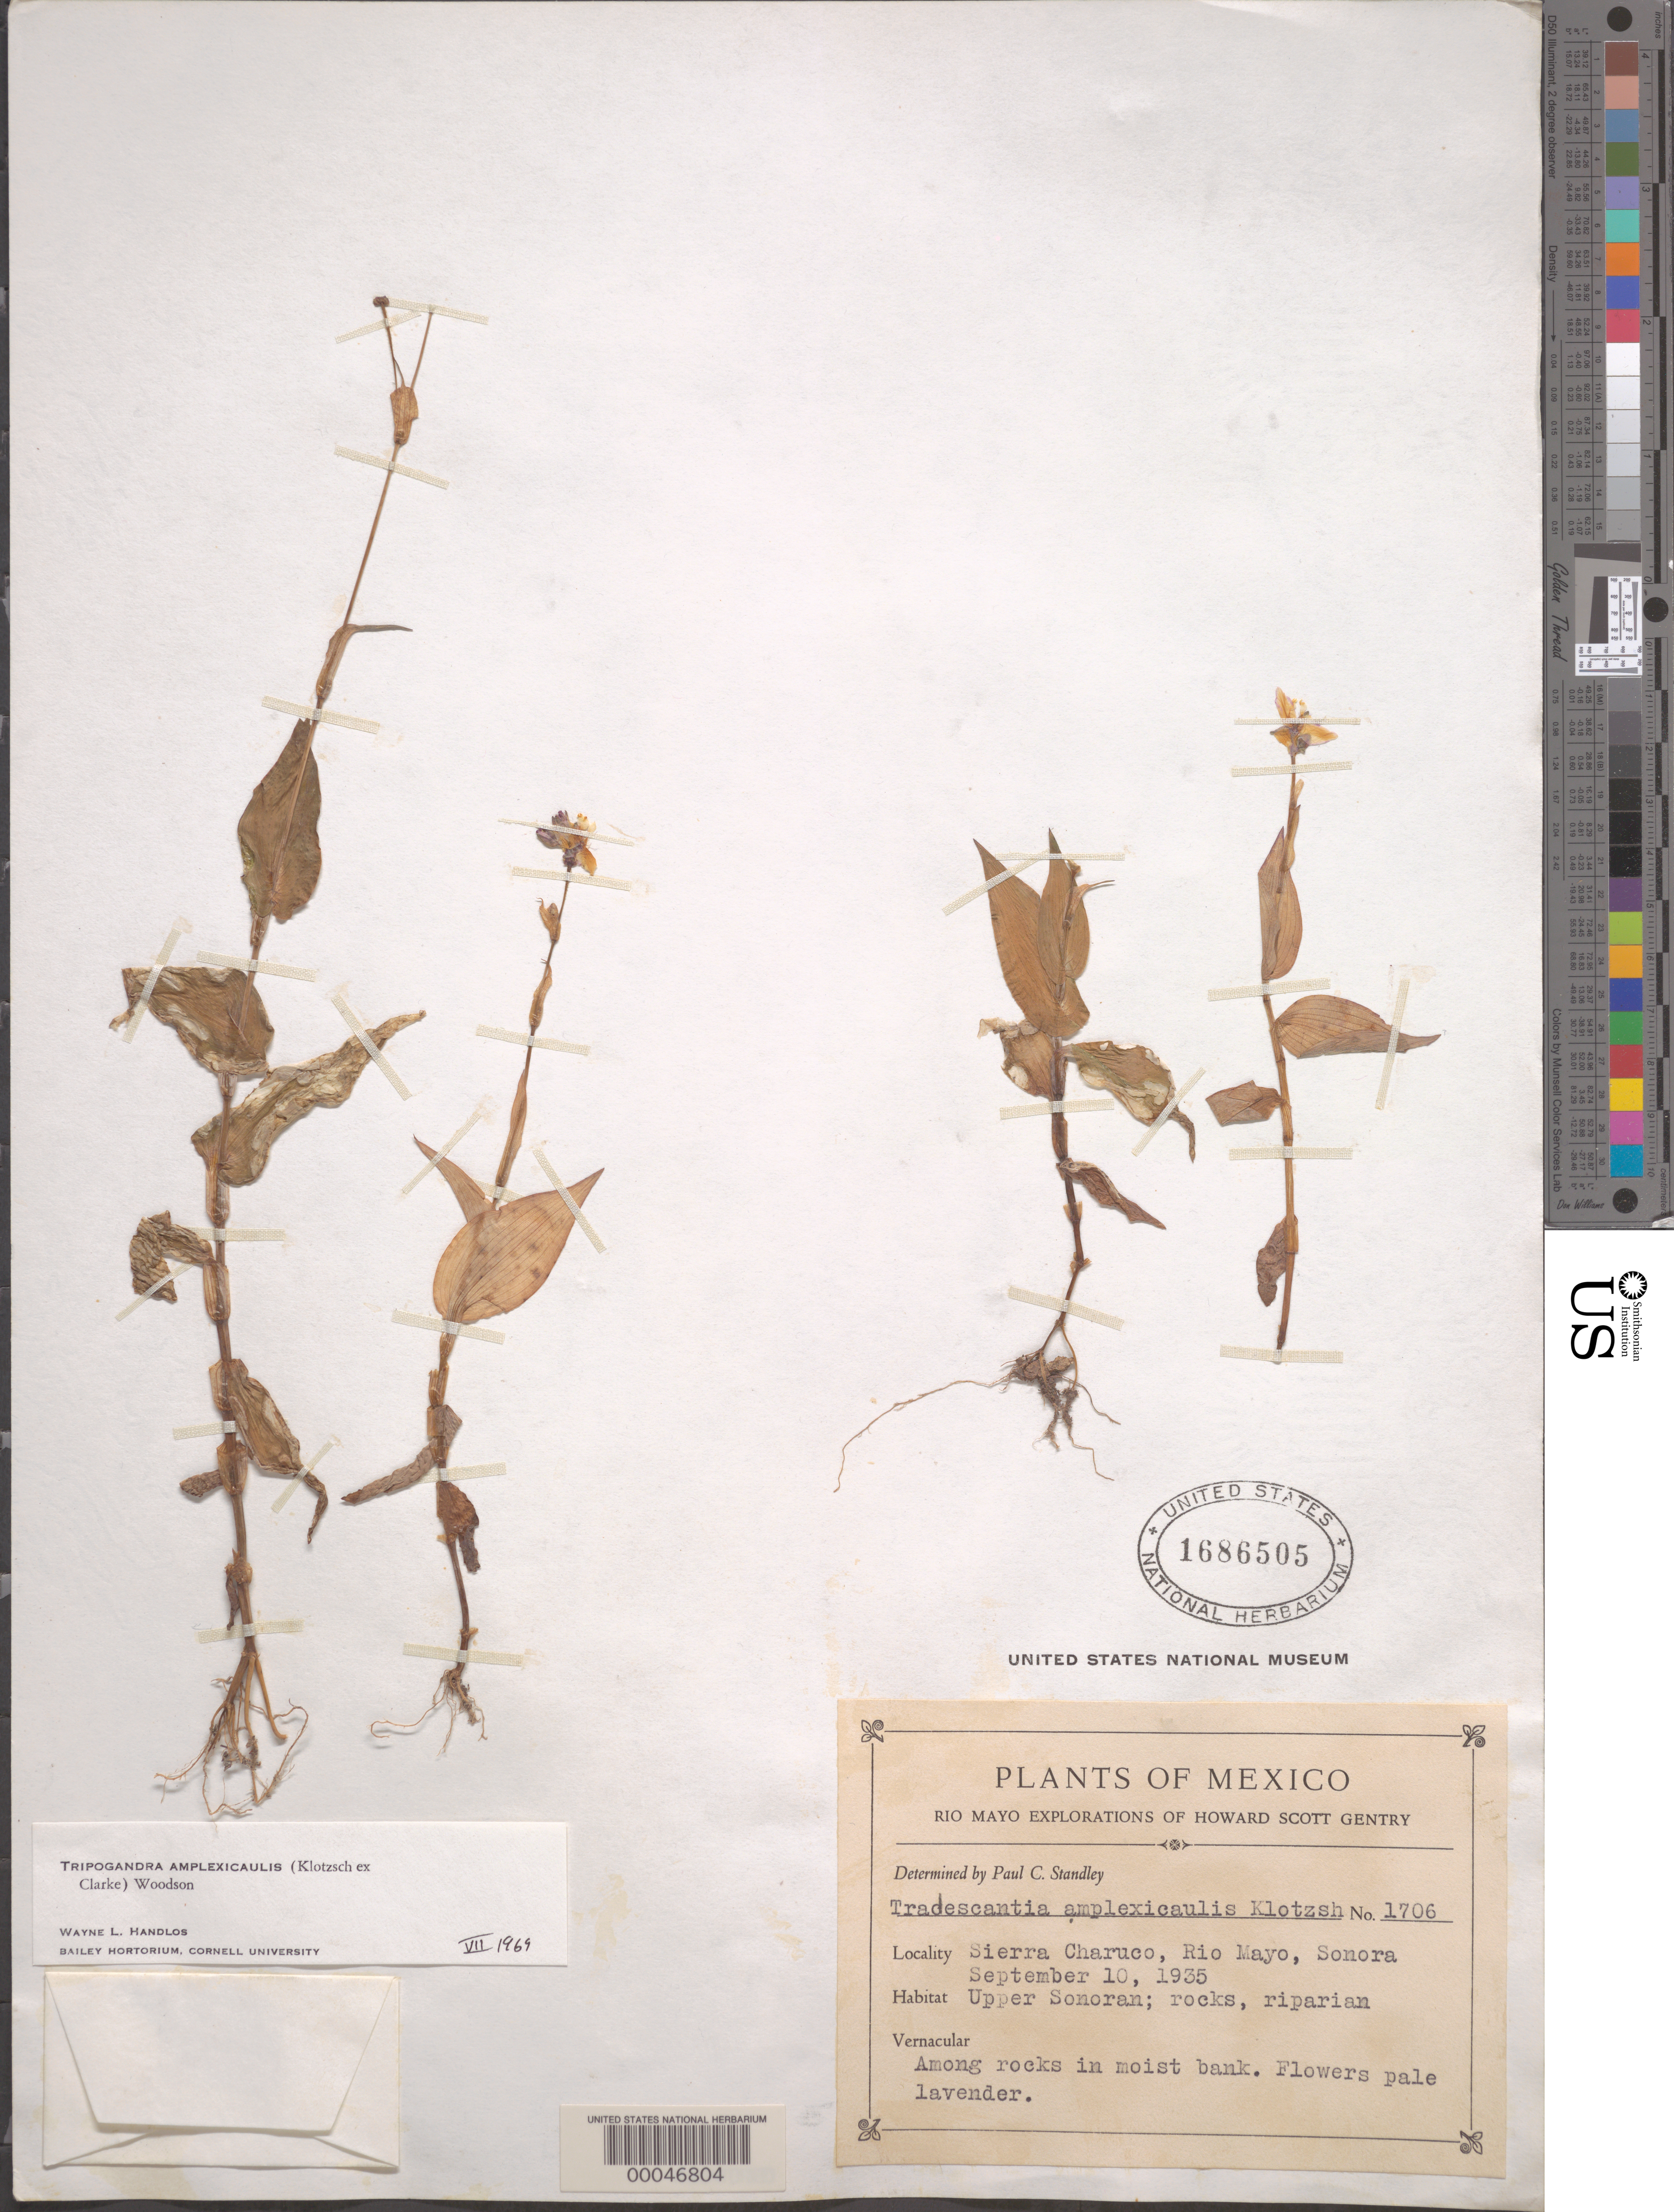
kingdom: Plantae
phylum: Tracheophyta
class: Liliopsida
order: Commelinales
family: Commelinaceae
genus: Tripogandra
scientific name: Tripogandra amplexicaulis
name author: (Klotzsch ex C.B. Clarke) Woodson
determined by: Handlos, W. L.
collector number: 1706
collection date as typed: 10 Sep 1935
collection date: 1935-09-10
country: Mexico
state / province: Sonora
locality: Sierra Charuco, Rio Mayo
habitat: Rocks in moist bank, upper sonoran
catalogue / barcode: US 1686505